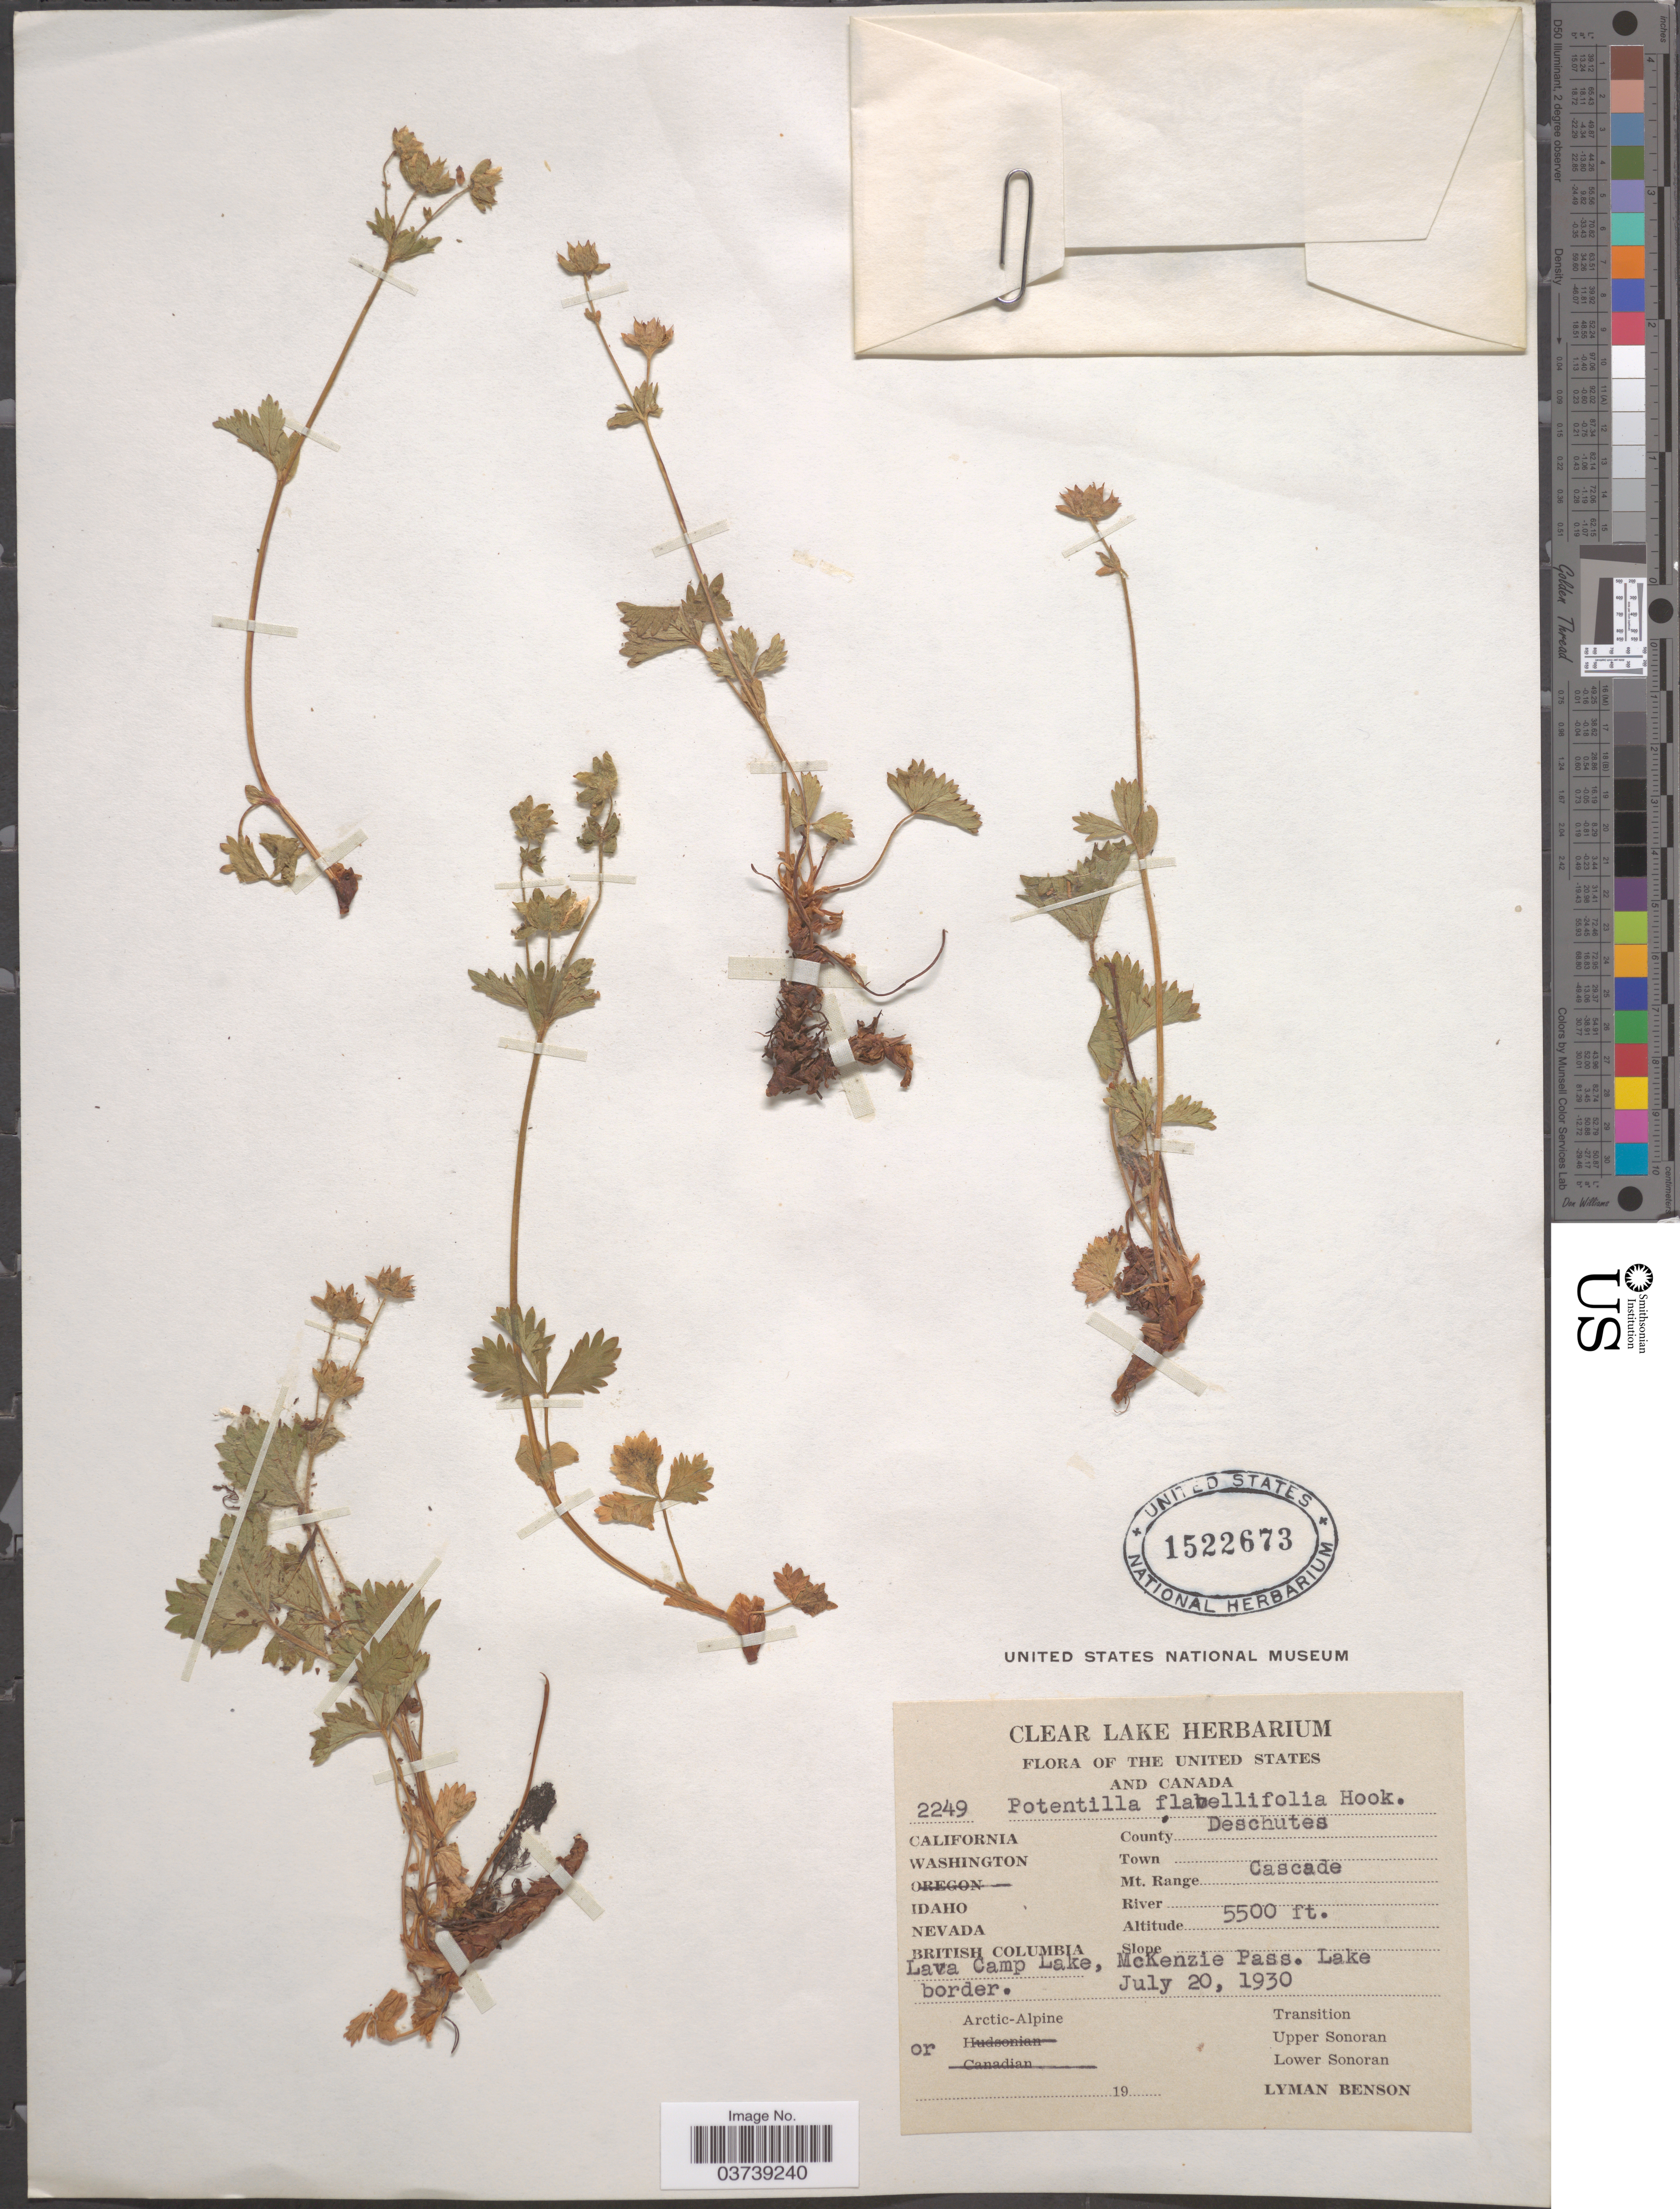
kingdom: Plantae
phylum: Tracheophyta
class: Magnoliopsida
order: Rosales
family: Rosaceae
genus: Potentilla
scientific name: Potentilla flabellifolia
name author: Hook. ex Torr. & A. Gray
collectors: L. D. Benson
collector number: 2249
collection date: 1930-07-20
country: United States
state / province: Oregon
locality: County Deschutes. Mt. Range Cascade. Lava Camp Lake, McKenzie Pass.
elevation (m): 1676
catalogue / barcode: US 1522673